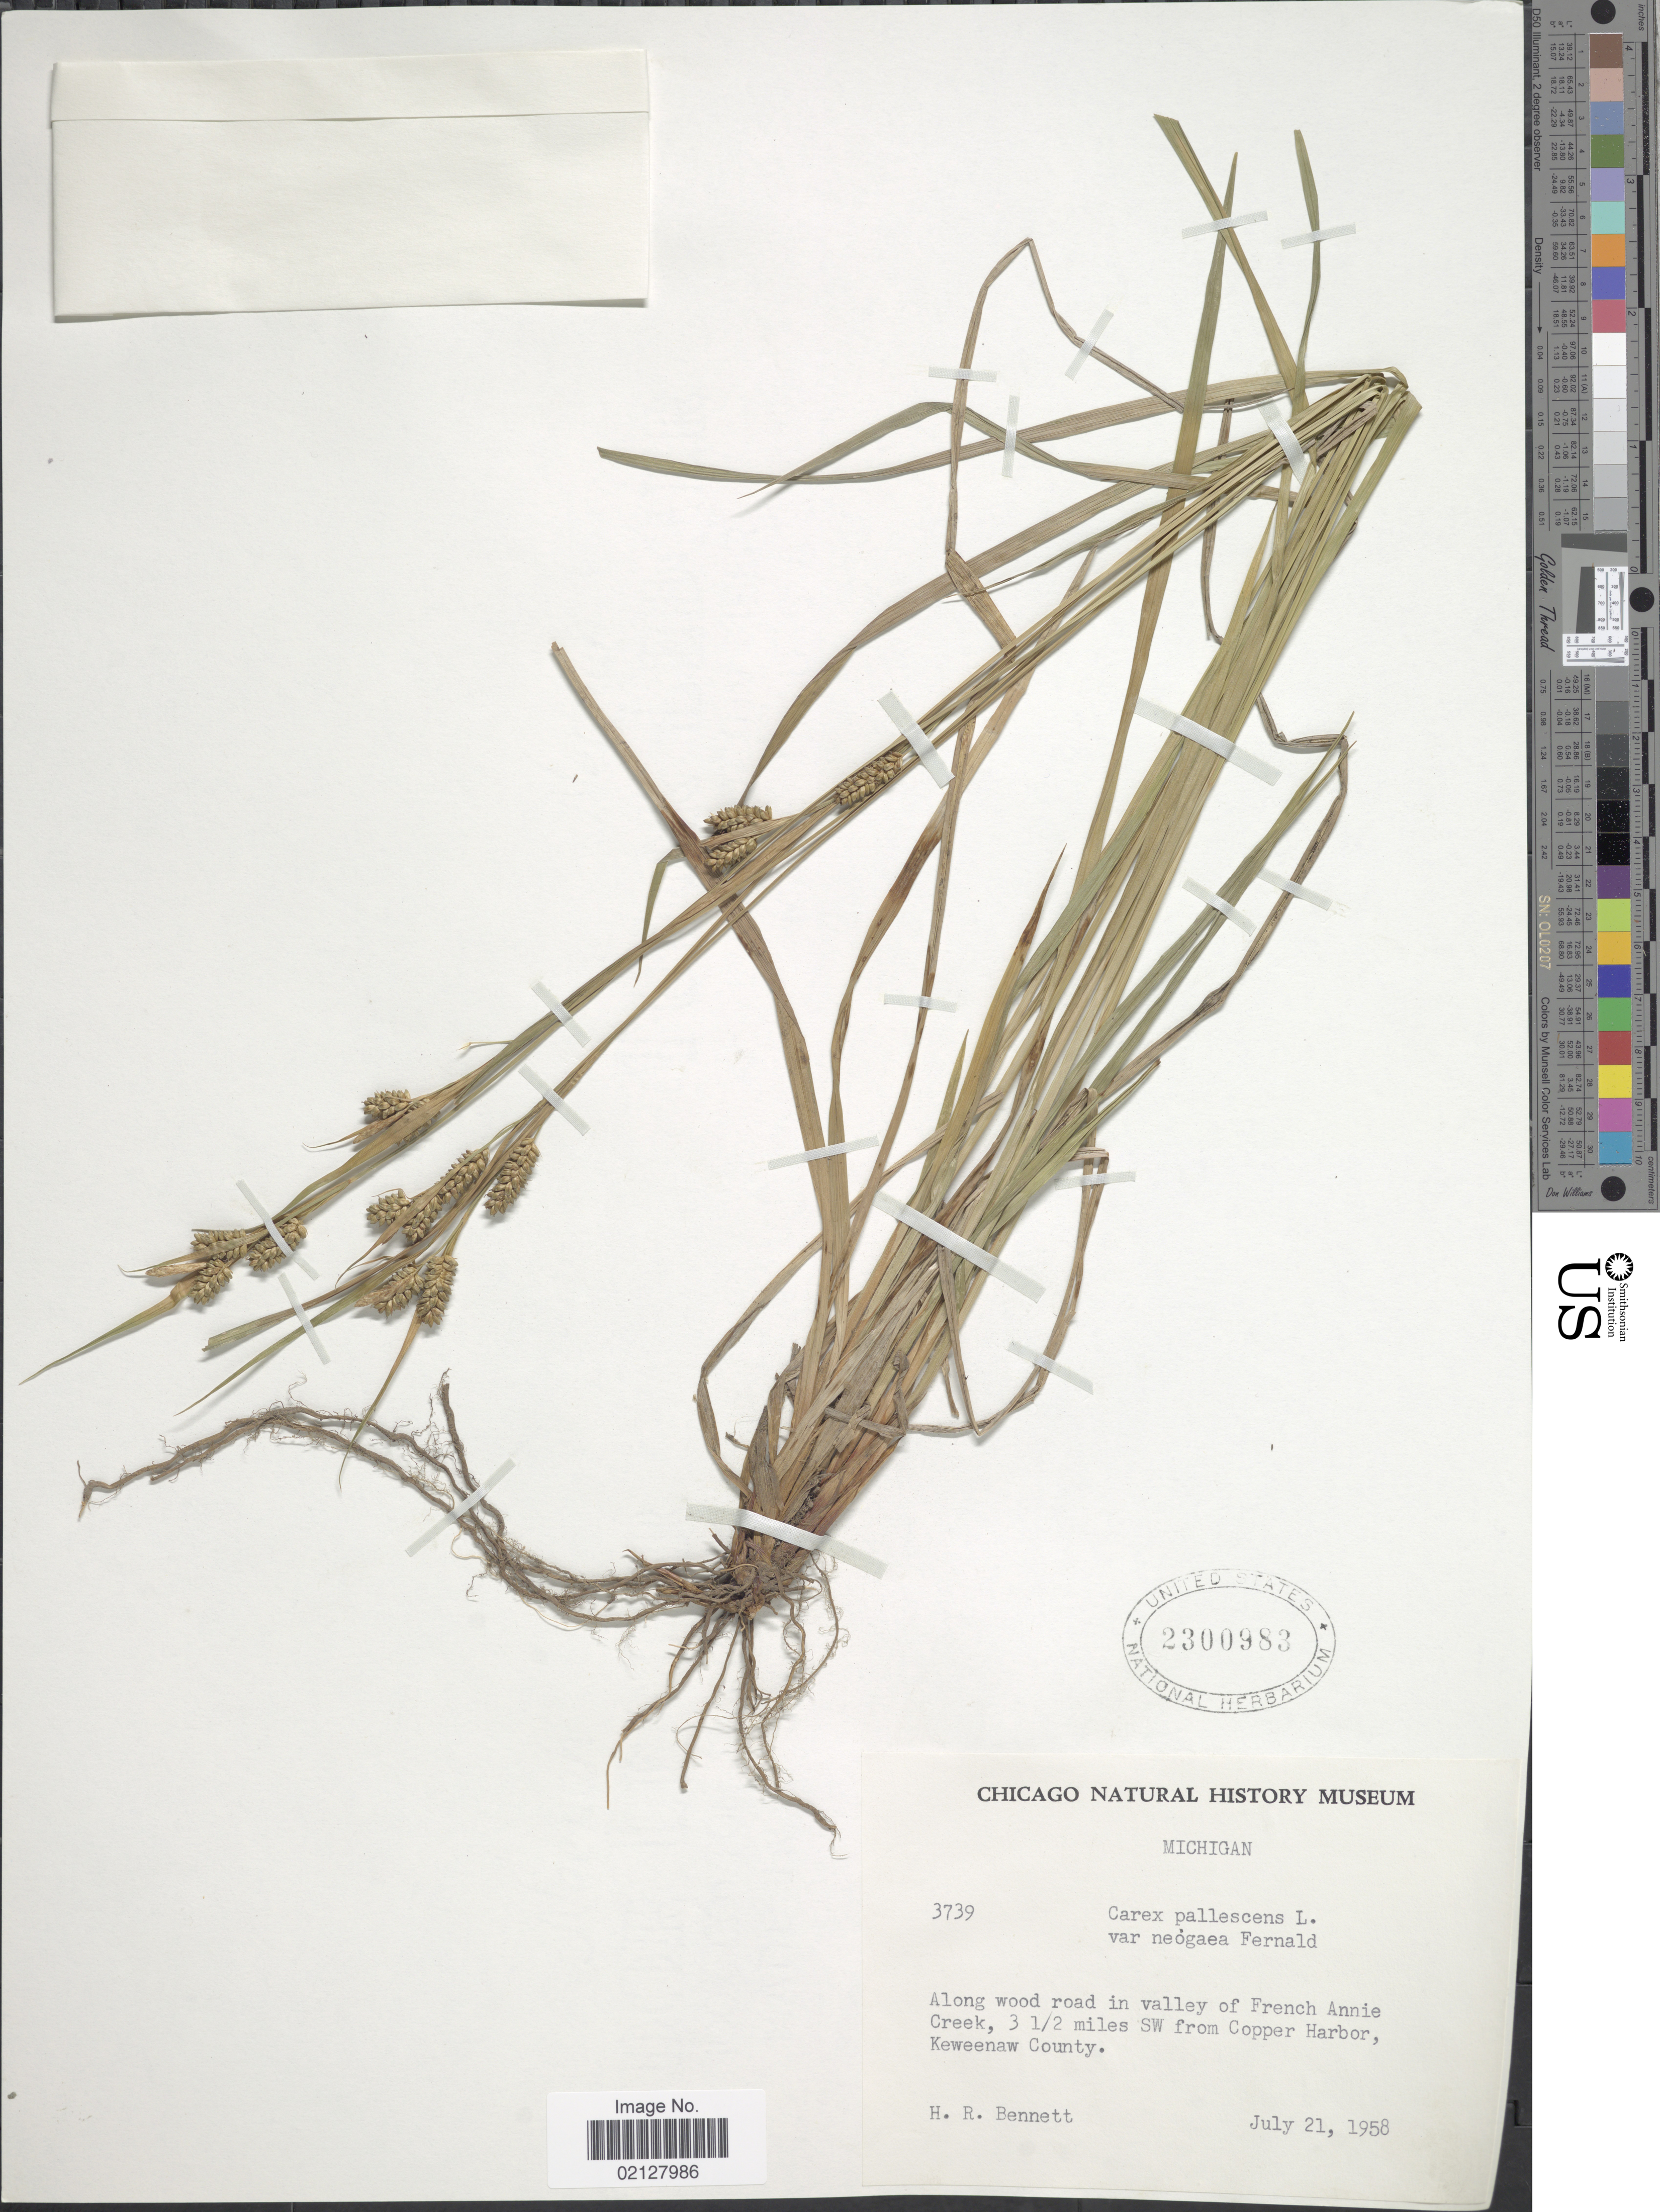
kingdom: Plantae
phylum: Tracheophyta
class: Liliopsida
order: Poales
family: Cyperaceae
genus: Carex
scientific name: Carex pallescens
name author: L.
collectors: H. R. Bennett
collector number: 3739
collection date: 1958-07-21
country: United States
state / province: Michigan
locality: Along wood road in valley of French Annie Creek, 3 1/2 miles SW from Copper Harbor, Keweenaw County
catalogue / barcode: US 2300983